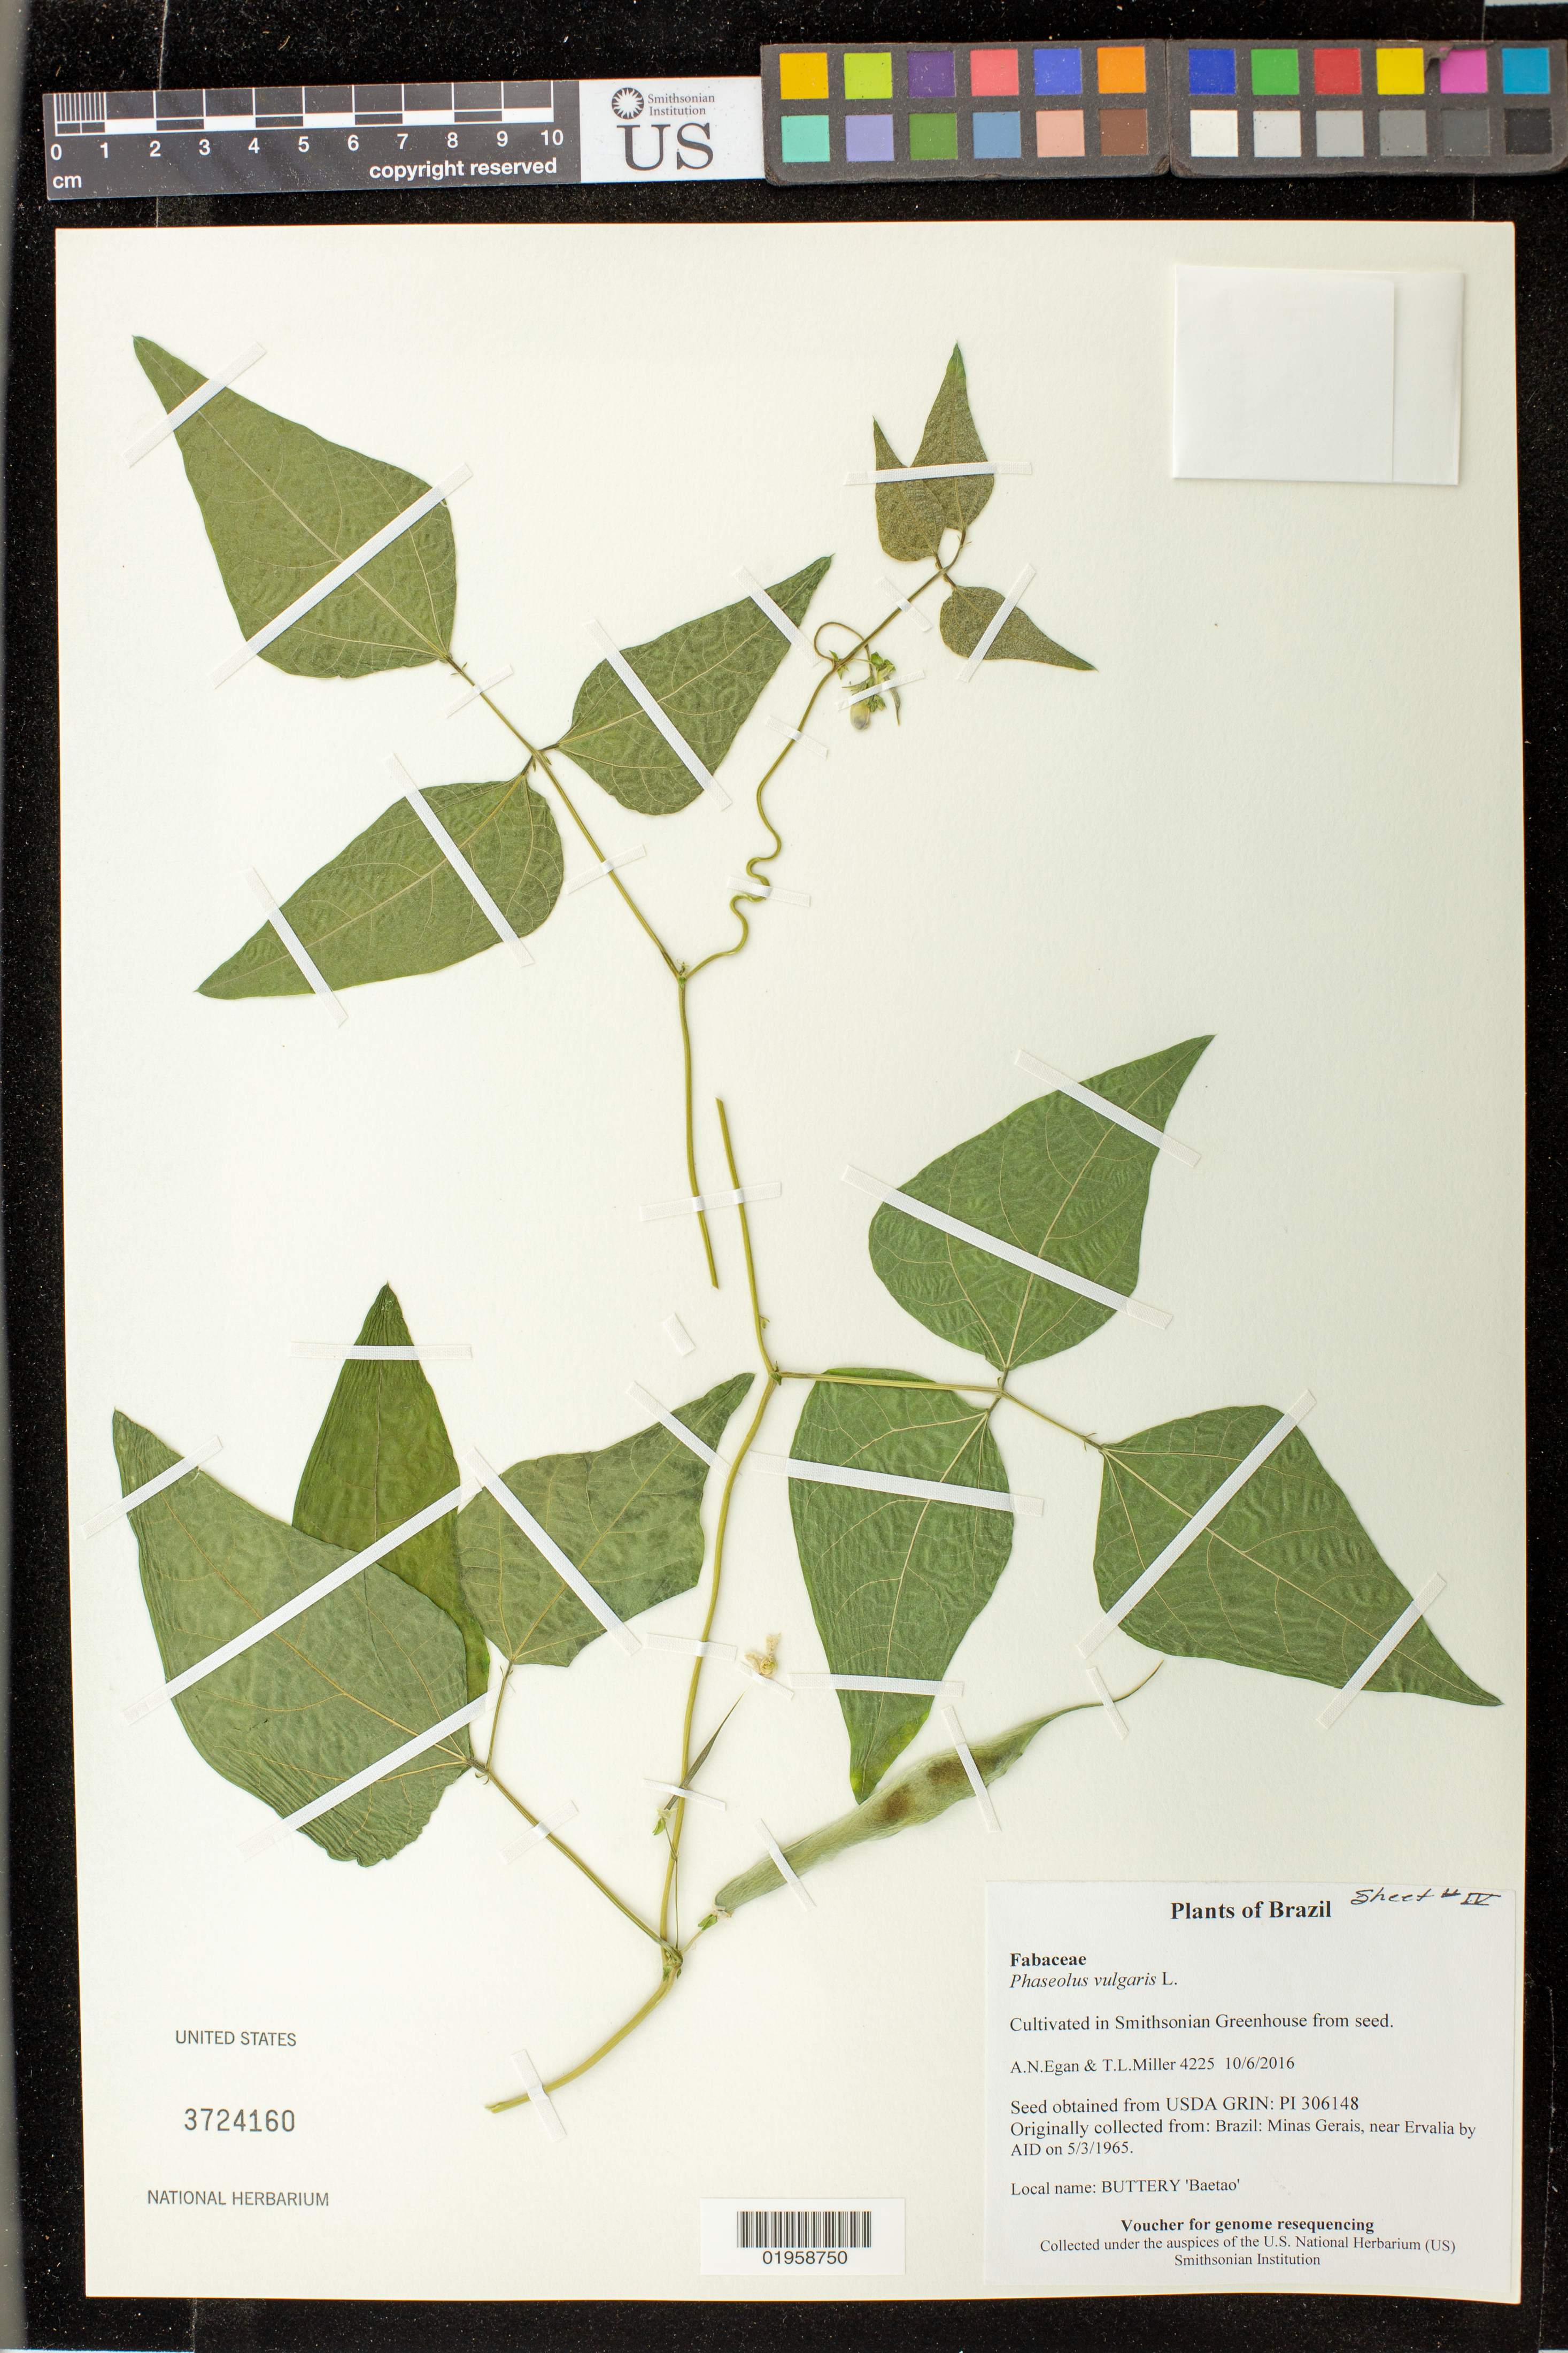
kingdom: Plantae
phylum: Tracheophyta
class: Magnoliopsida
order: Fabales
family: Fabaceae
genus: Phaseolus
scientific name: Phaseolus vulgaris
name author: L.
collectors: A. N. Egan & T. L. Miller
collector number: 4225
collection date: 2016-10-06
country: United States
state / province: Maryland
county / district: Prince George's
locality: Smithsonian's Museum Support Ctr; 4210 Suitland Pkwy., NMNH Botany Research Greenhouses. Suitland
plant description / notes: Originally collected in Brazil, Minas Gerais, near Ervalia on 1965-05-03. Collected by AID; Grown from seed acquired from the USDA's GRIN seed bank.; Buttery 'Baetao'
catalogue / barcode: US 3724160